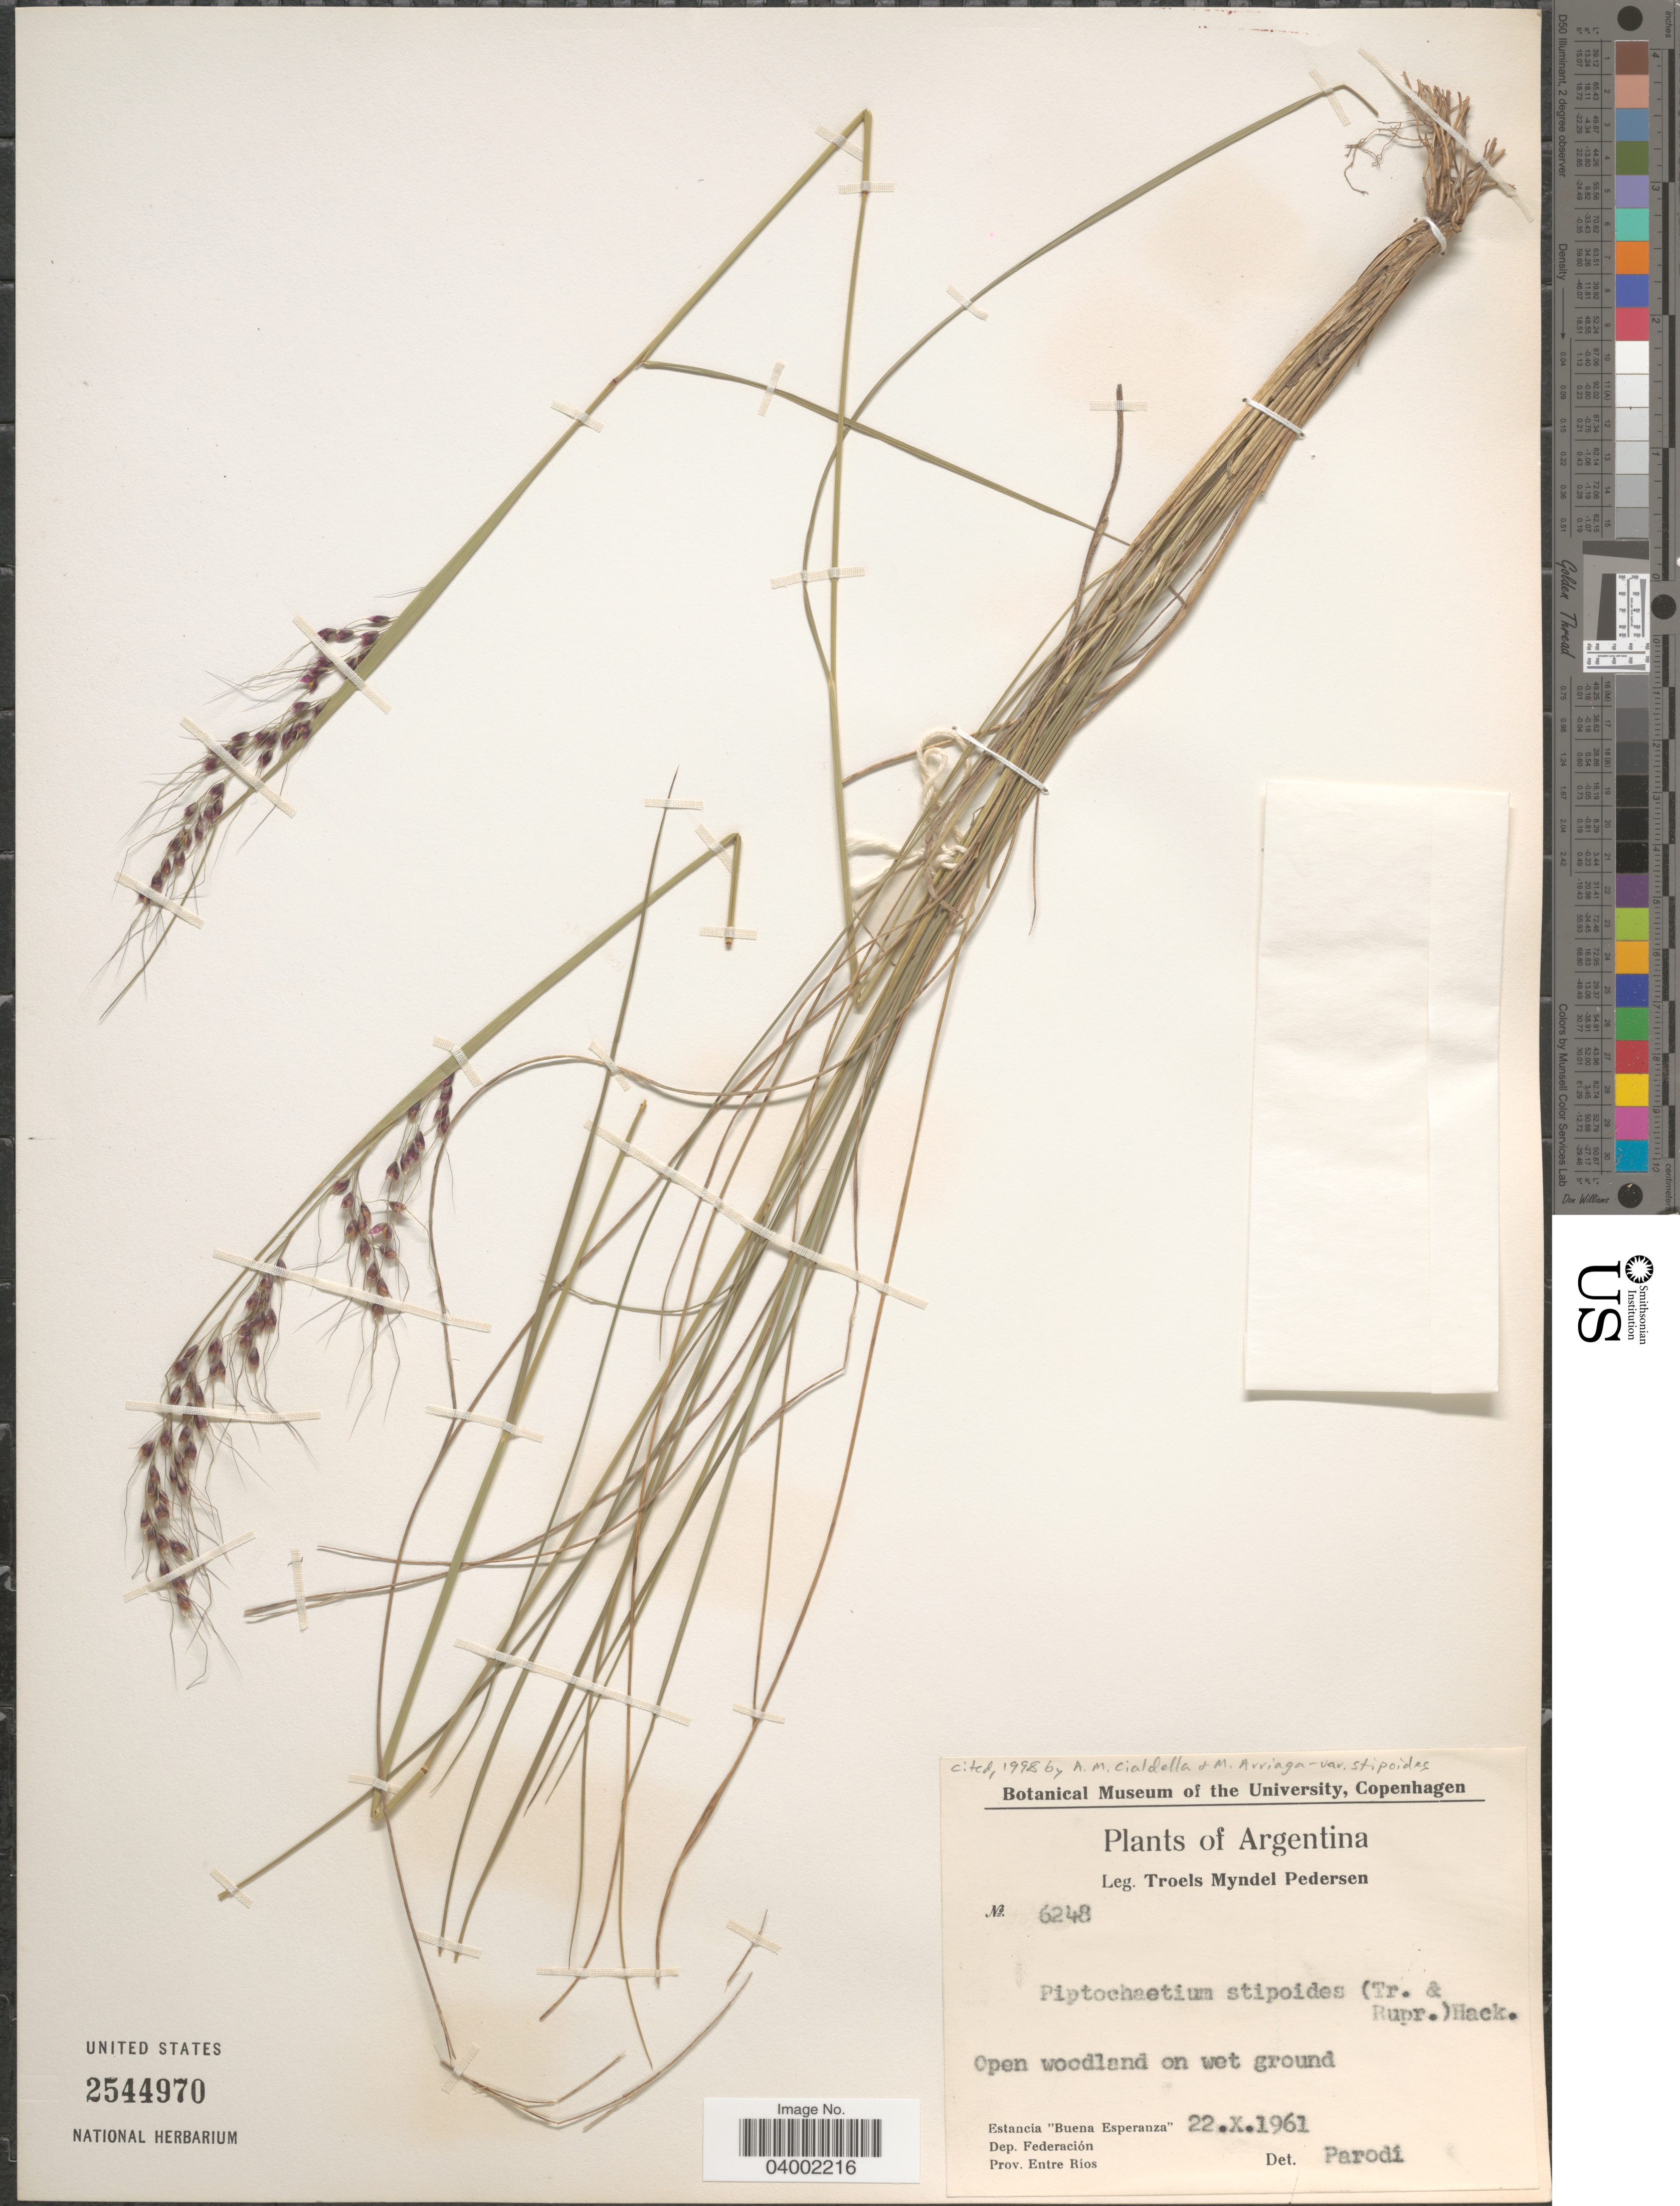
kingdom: Plantae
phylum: Tracheophyta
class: Liliopsida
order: Poales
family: Poaceae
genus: Piptochaetium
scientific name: Piptochaetium stipoides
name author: (Trin. & Rupr.) Hack. & Arechav.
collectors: T. Pederson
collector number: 6248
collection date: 1961-10-22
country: Argentina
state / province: Entre Rios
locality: Open woodland on wet ground. Estancia "Buena Esperanza". Dep. Federación.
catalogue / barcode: US 2544970